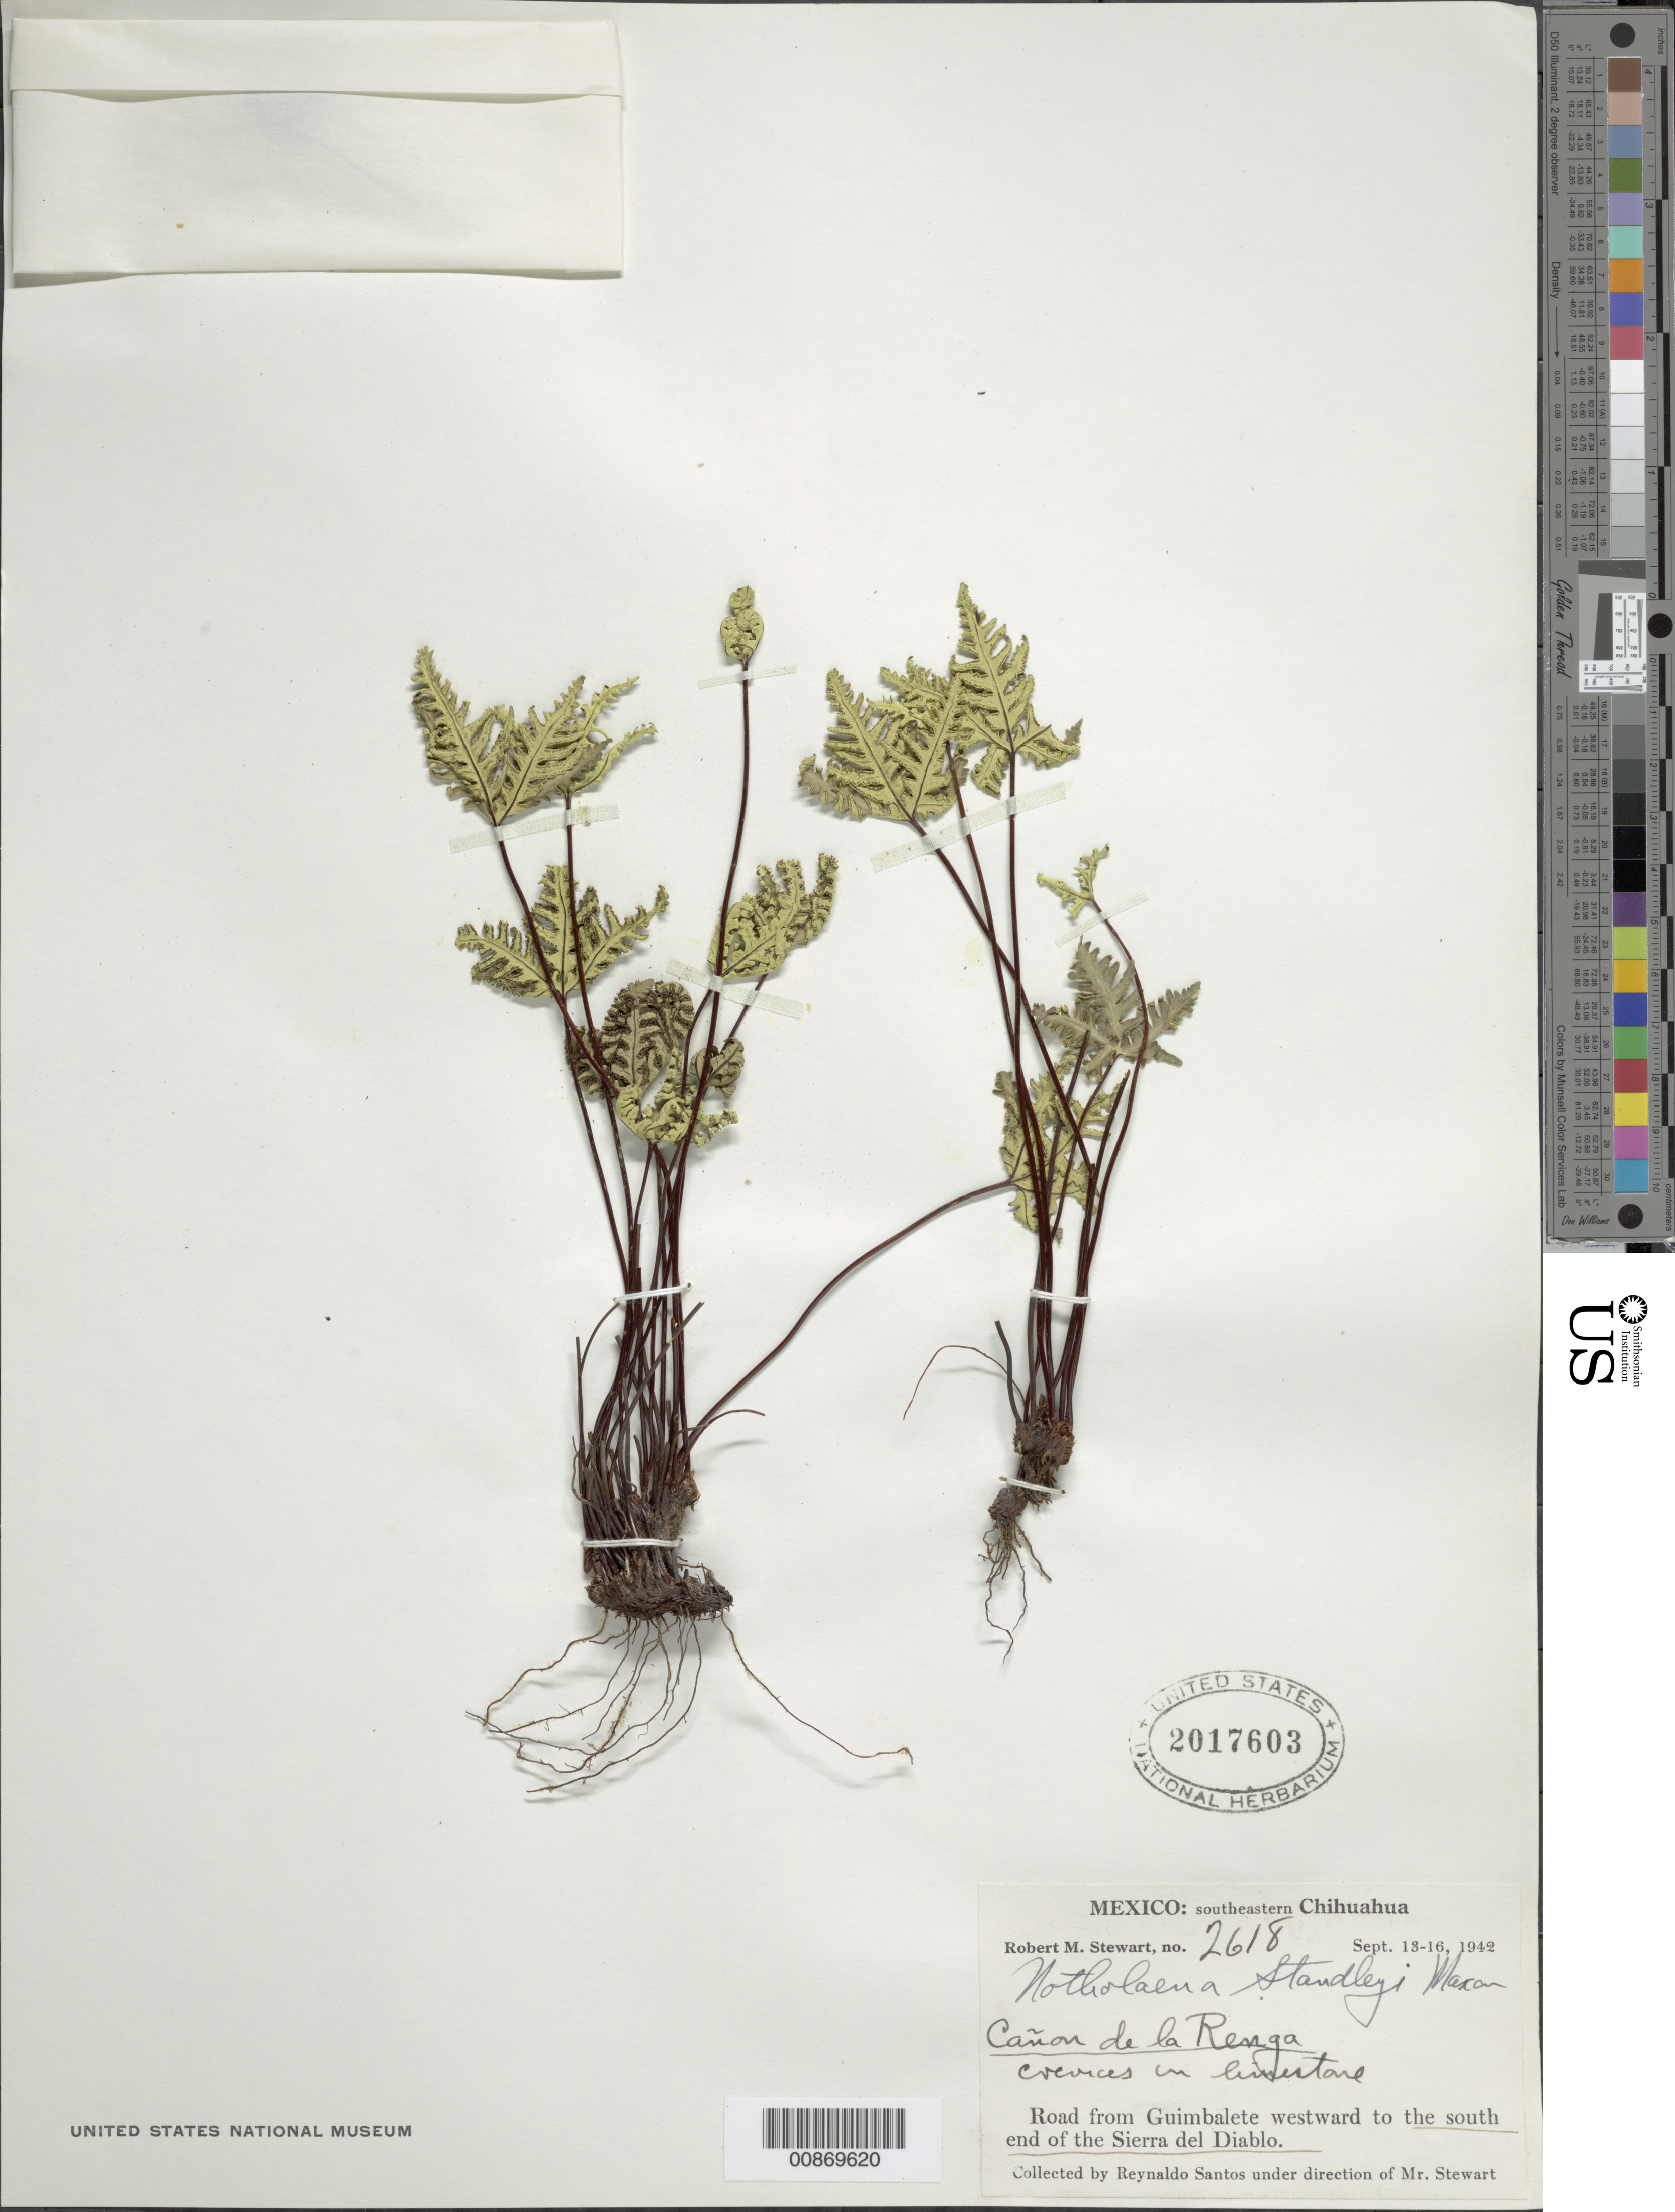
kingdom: Plantae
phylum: Tracheophyta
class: Polypodiopsida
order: Polypodiales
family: Pteridaceae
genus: Notholaena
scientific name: Notholaena standleyi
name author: Maxon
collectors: R. M. Stewart & R. Santos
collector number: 2618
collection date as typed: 13 Sep 1942 to 16 Sep 1942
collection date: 1942-09-13/1942-09-16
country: Mexico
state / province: Chihuahua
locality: Cañon de la Renga. Road from Guimbalete westward to the south end of the Sierra del Diablo. Southeastern Chihuahua.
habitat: Crevices in limestone.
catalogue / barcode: US 2017603